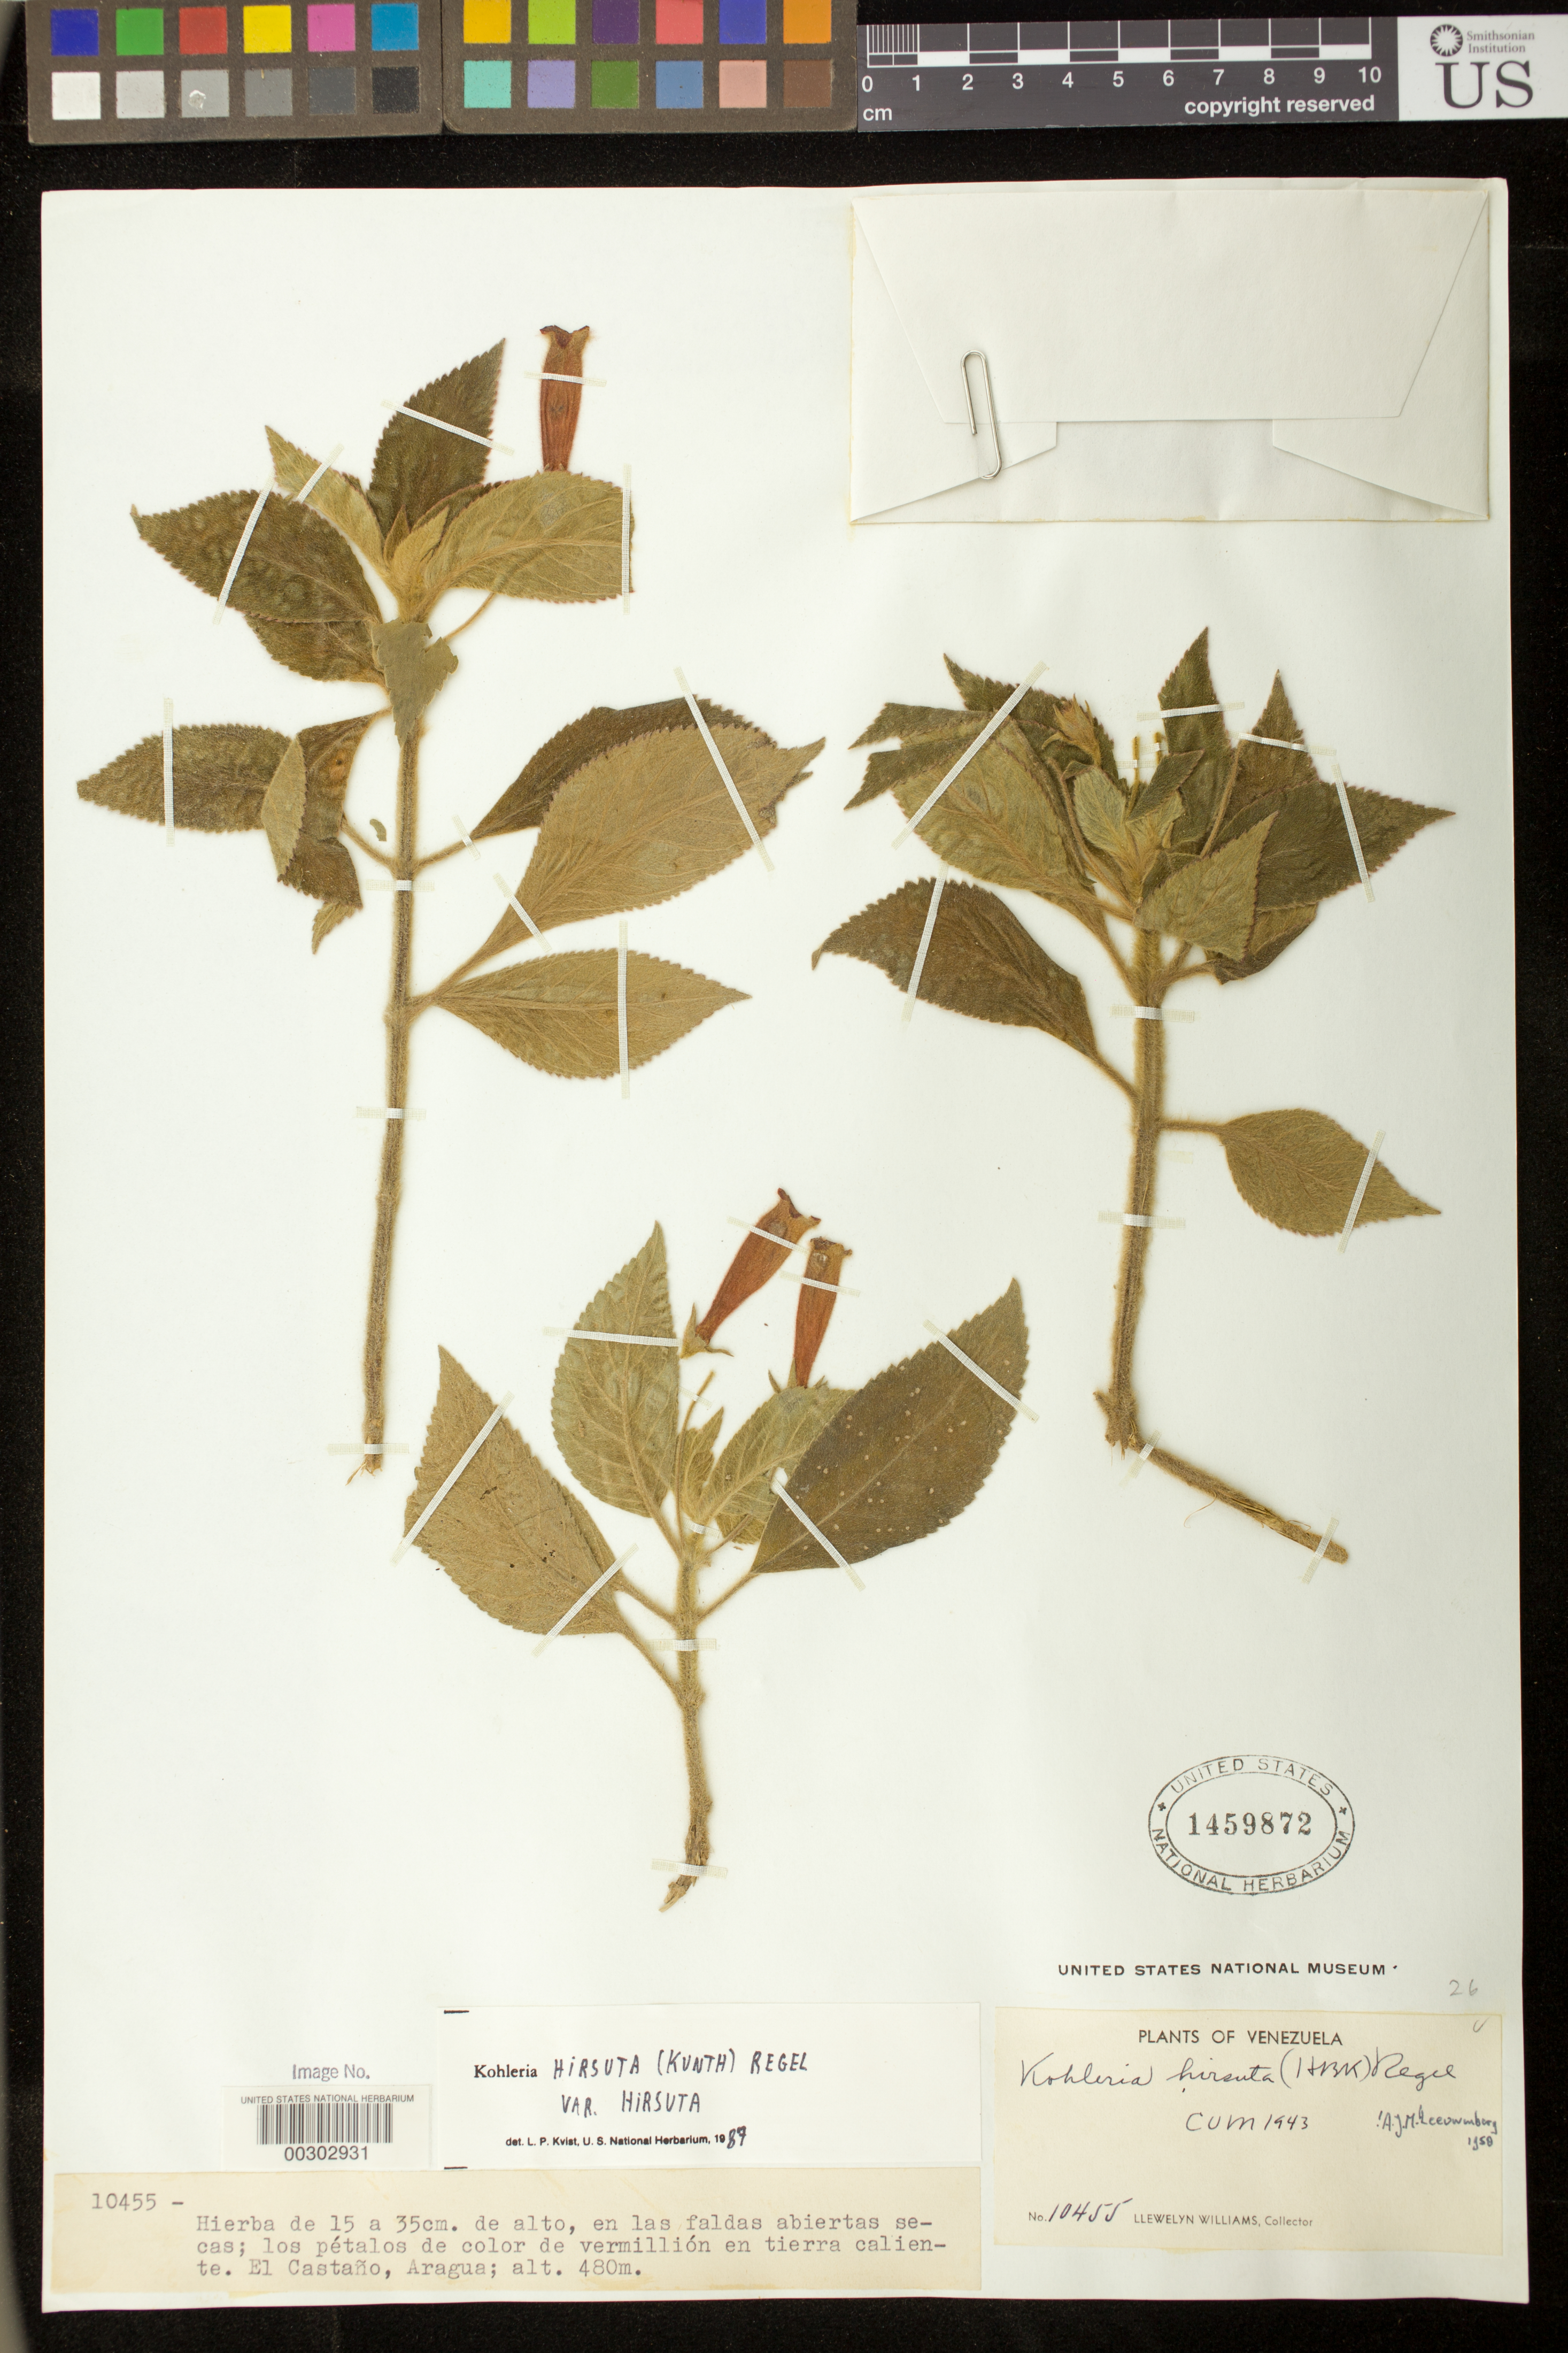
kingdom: Plantae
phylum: Tracheophyta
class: Magnoliopsida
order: Lamiales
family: Gesneriaceae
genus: Kohleria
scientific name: Kohleria hirsuta var. hirsuta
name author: (Kunth) Regel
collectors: L. Williams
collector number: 10455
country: Venezuela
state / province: Aragua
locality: El Castaño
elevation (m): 480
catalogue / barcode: US 1459872